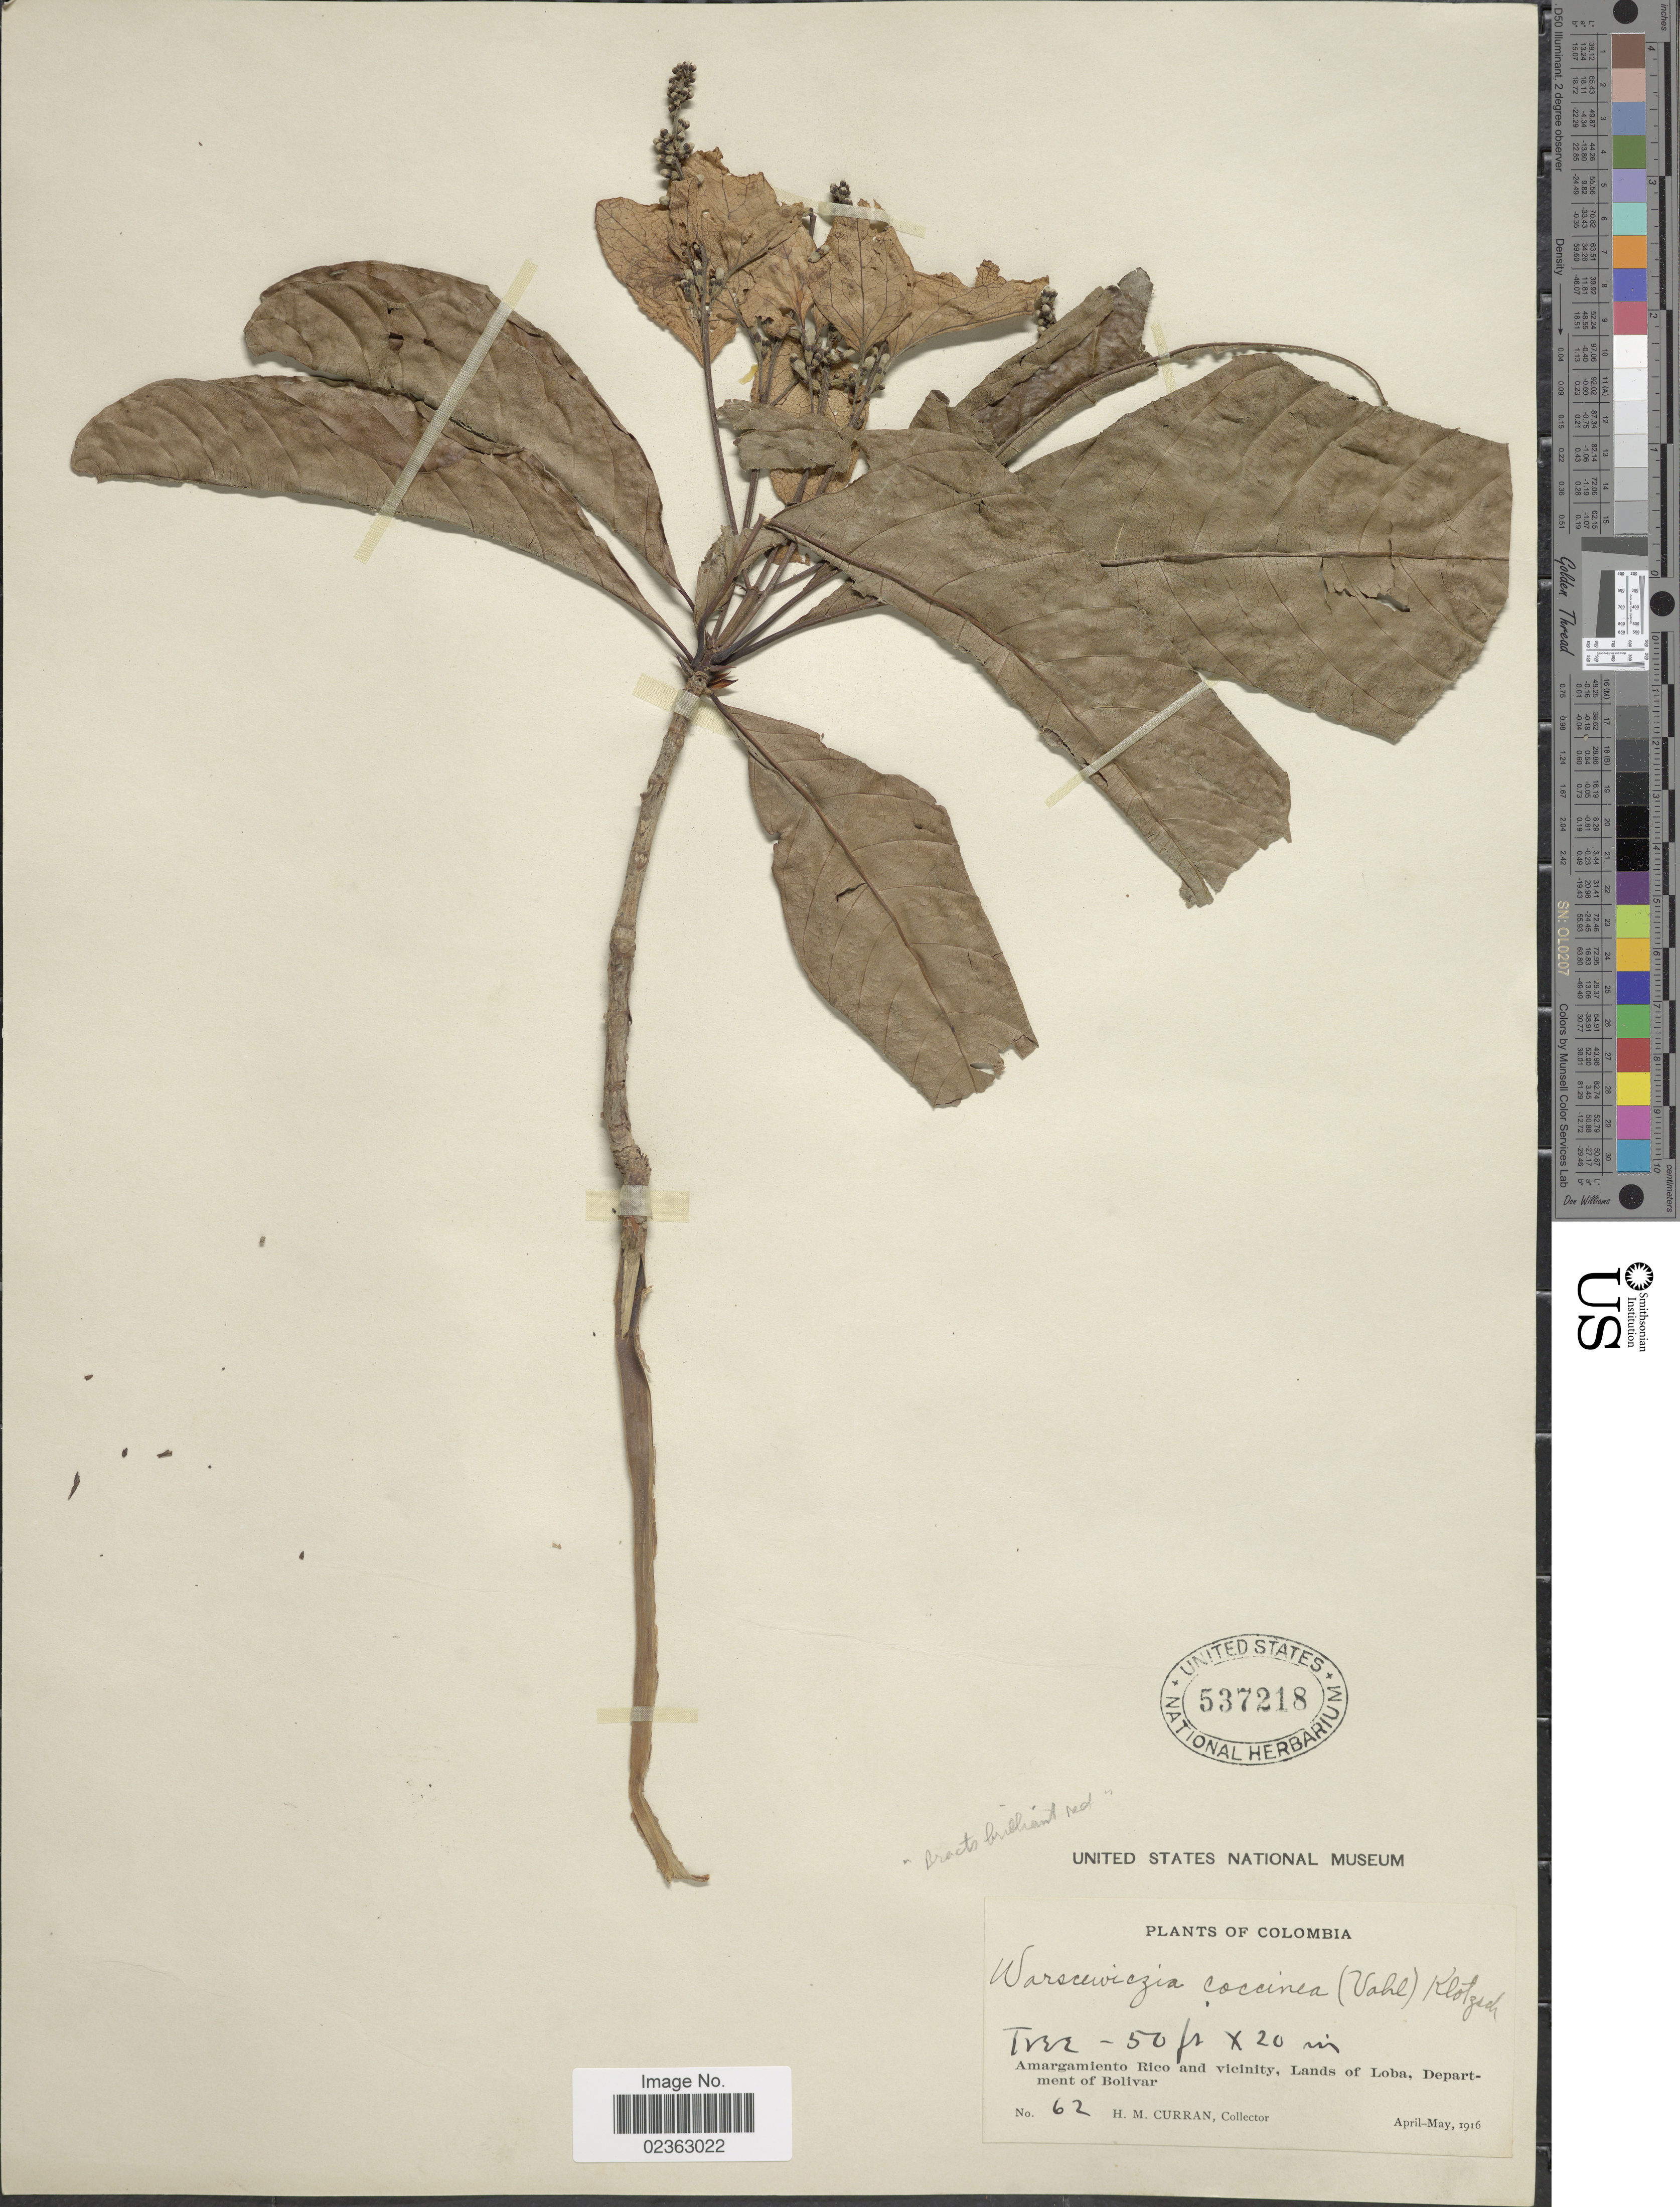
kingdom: Plantae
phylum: Tracheophyta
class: Magnoliopsida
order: Gentianales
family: Rubiaceae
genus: Warszewiczia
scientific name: Warszewiczia coccinea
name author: (Vahl) Klotzsch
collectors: H. M. Curran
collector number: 62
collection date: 1916-04/1916-05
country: Colombia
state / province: Bolívar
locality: Amargamiento Rico and vicinity, Lands of Loba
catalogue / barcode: US 537218